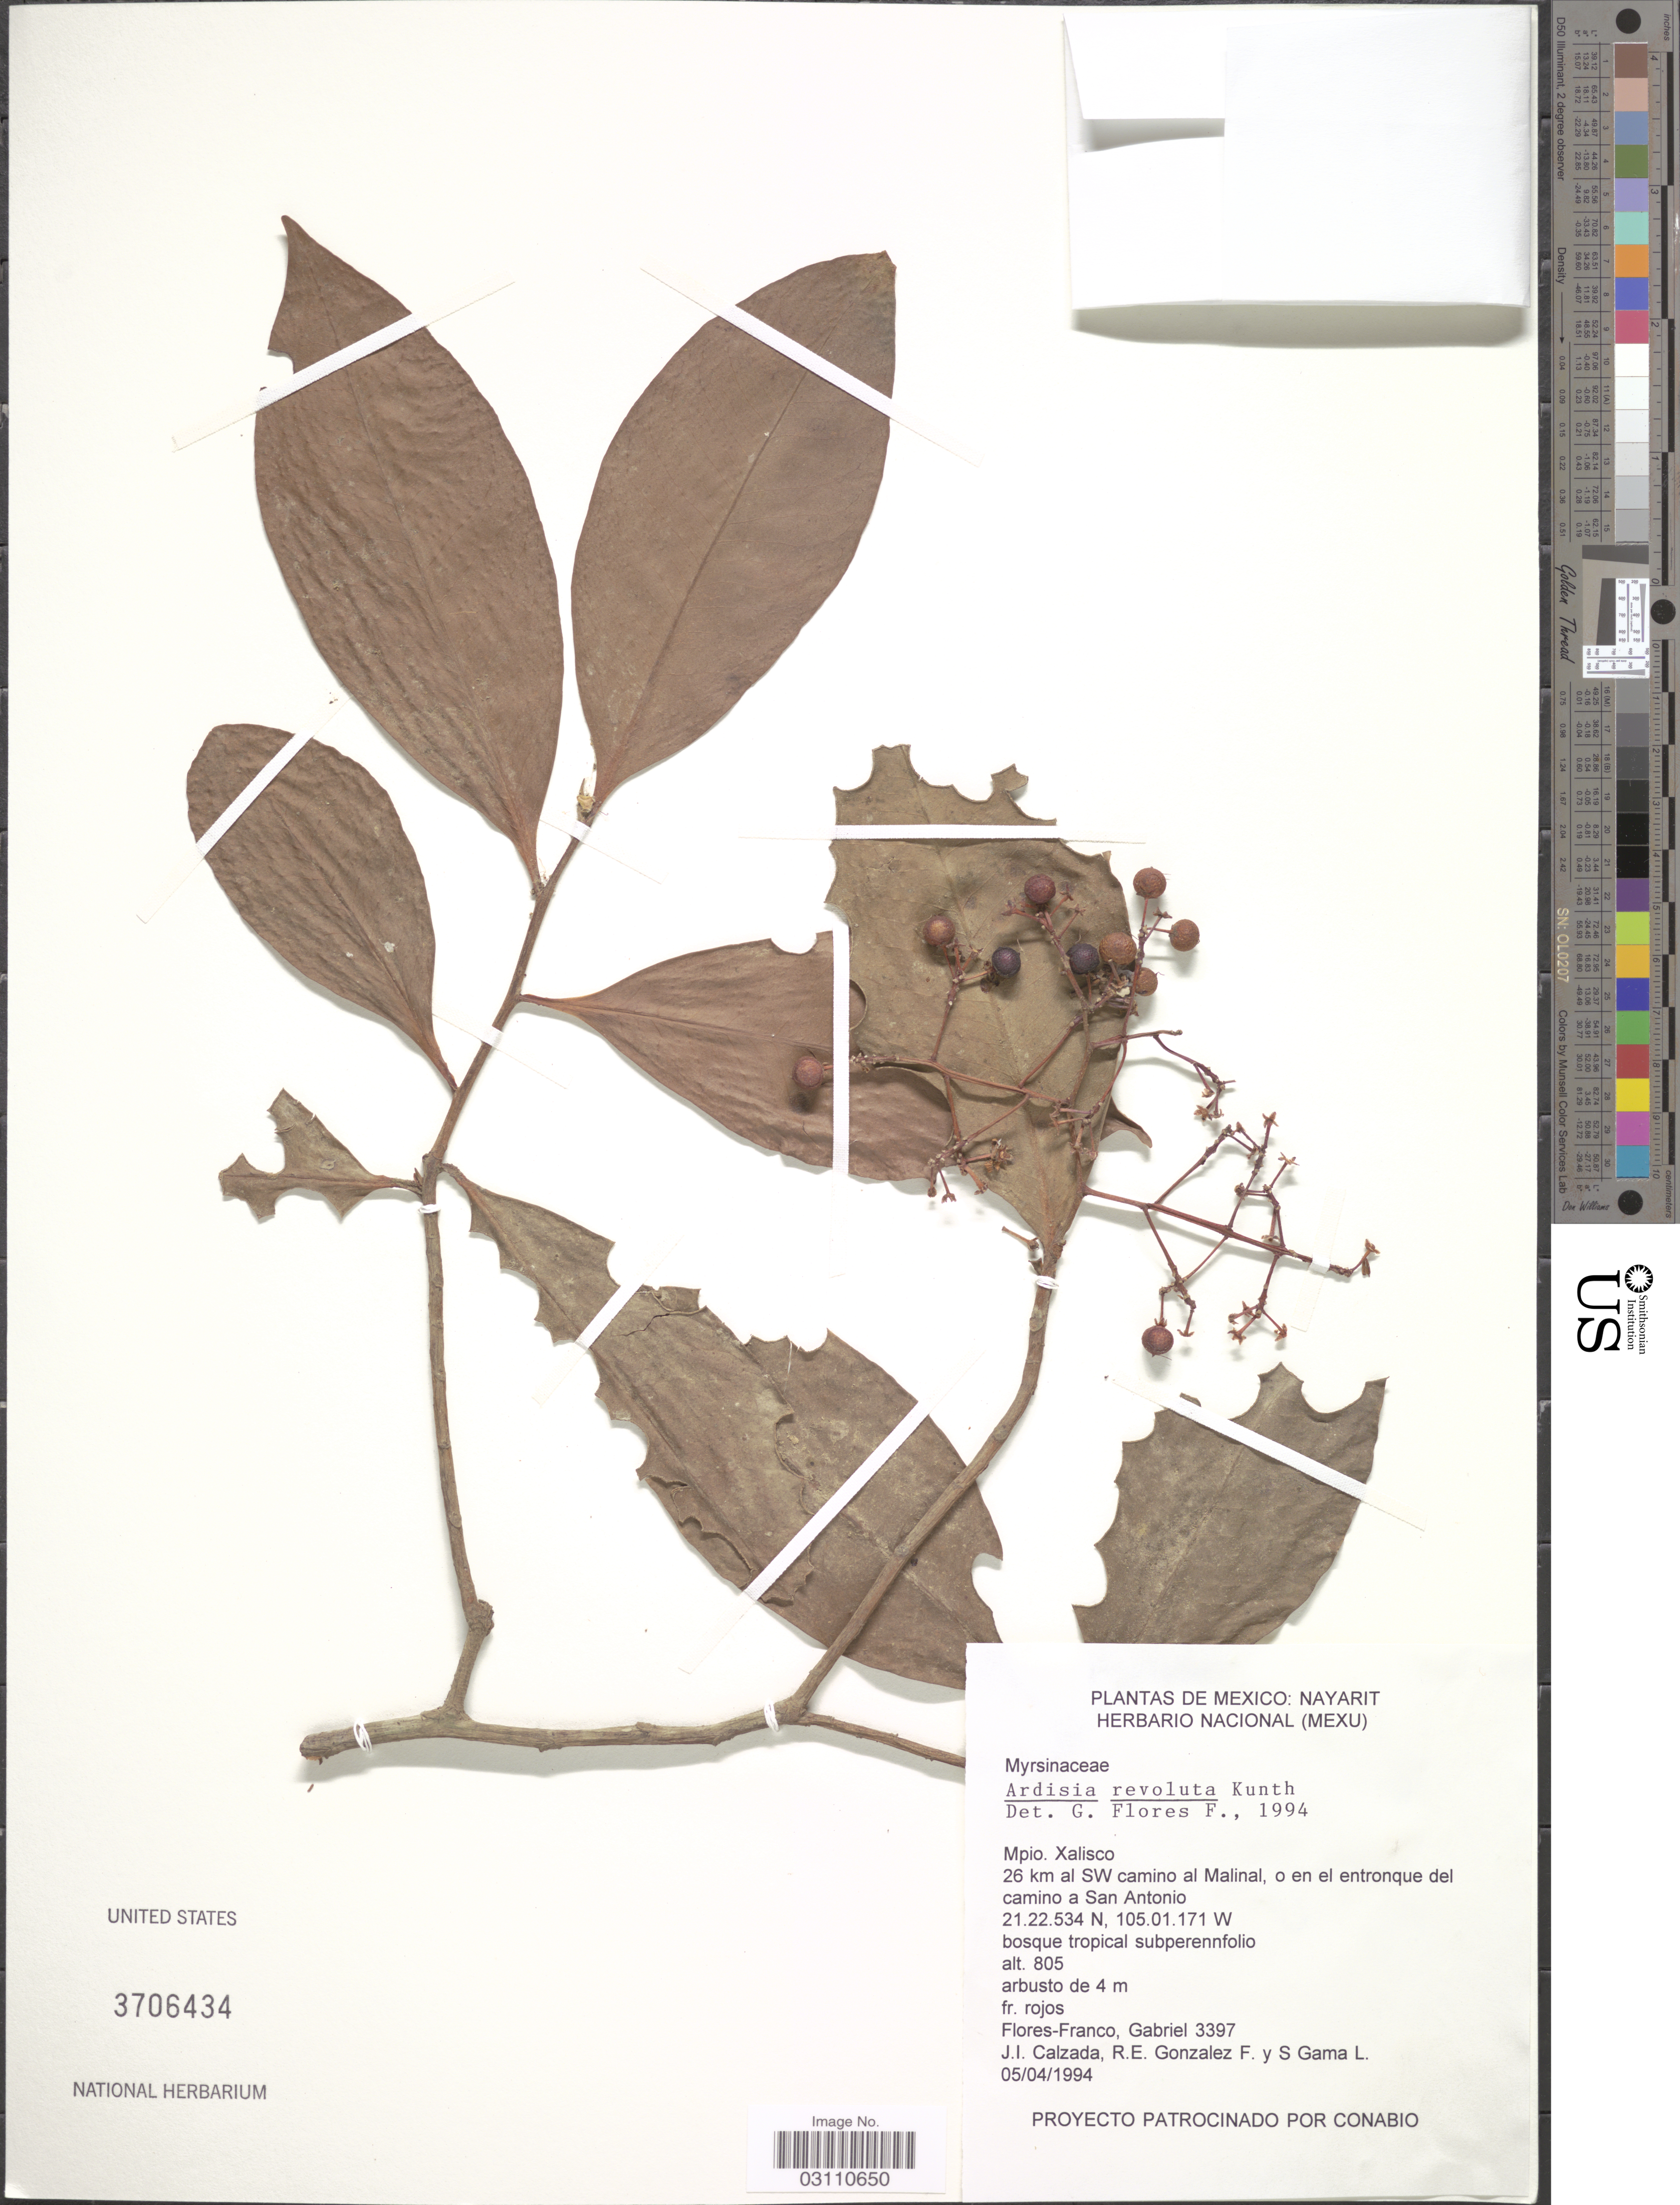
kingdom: Plantae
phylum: Tracheophyta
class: Magnoliopsida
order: Ericales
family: Primulaceae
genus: Ardisia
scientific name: Ardisia revoluta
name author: Kunth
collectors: G. Flores F., J. I. Calzada, R. Gonzalez & S. Gama López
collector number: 3397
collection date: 1994-04-05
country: Mexico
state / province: Nayarit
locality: Mpio. Xalisco, 26 km al SW camino al Malinal, o en el entronque del camino a San Antonio.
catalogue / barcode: US 3706434